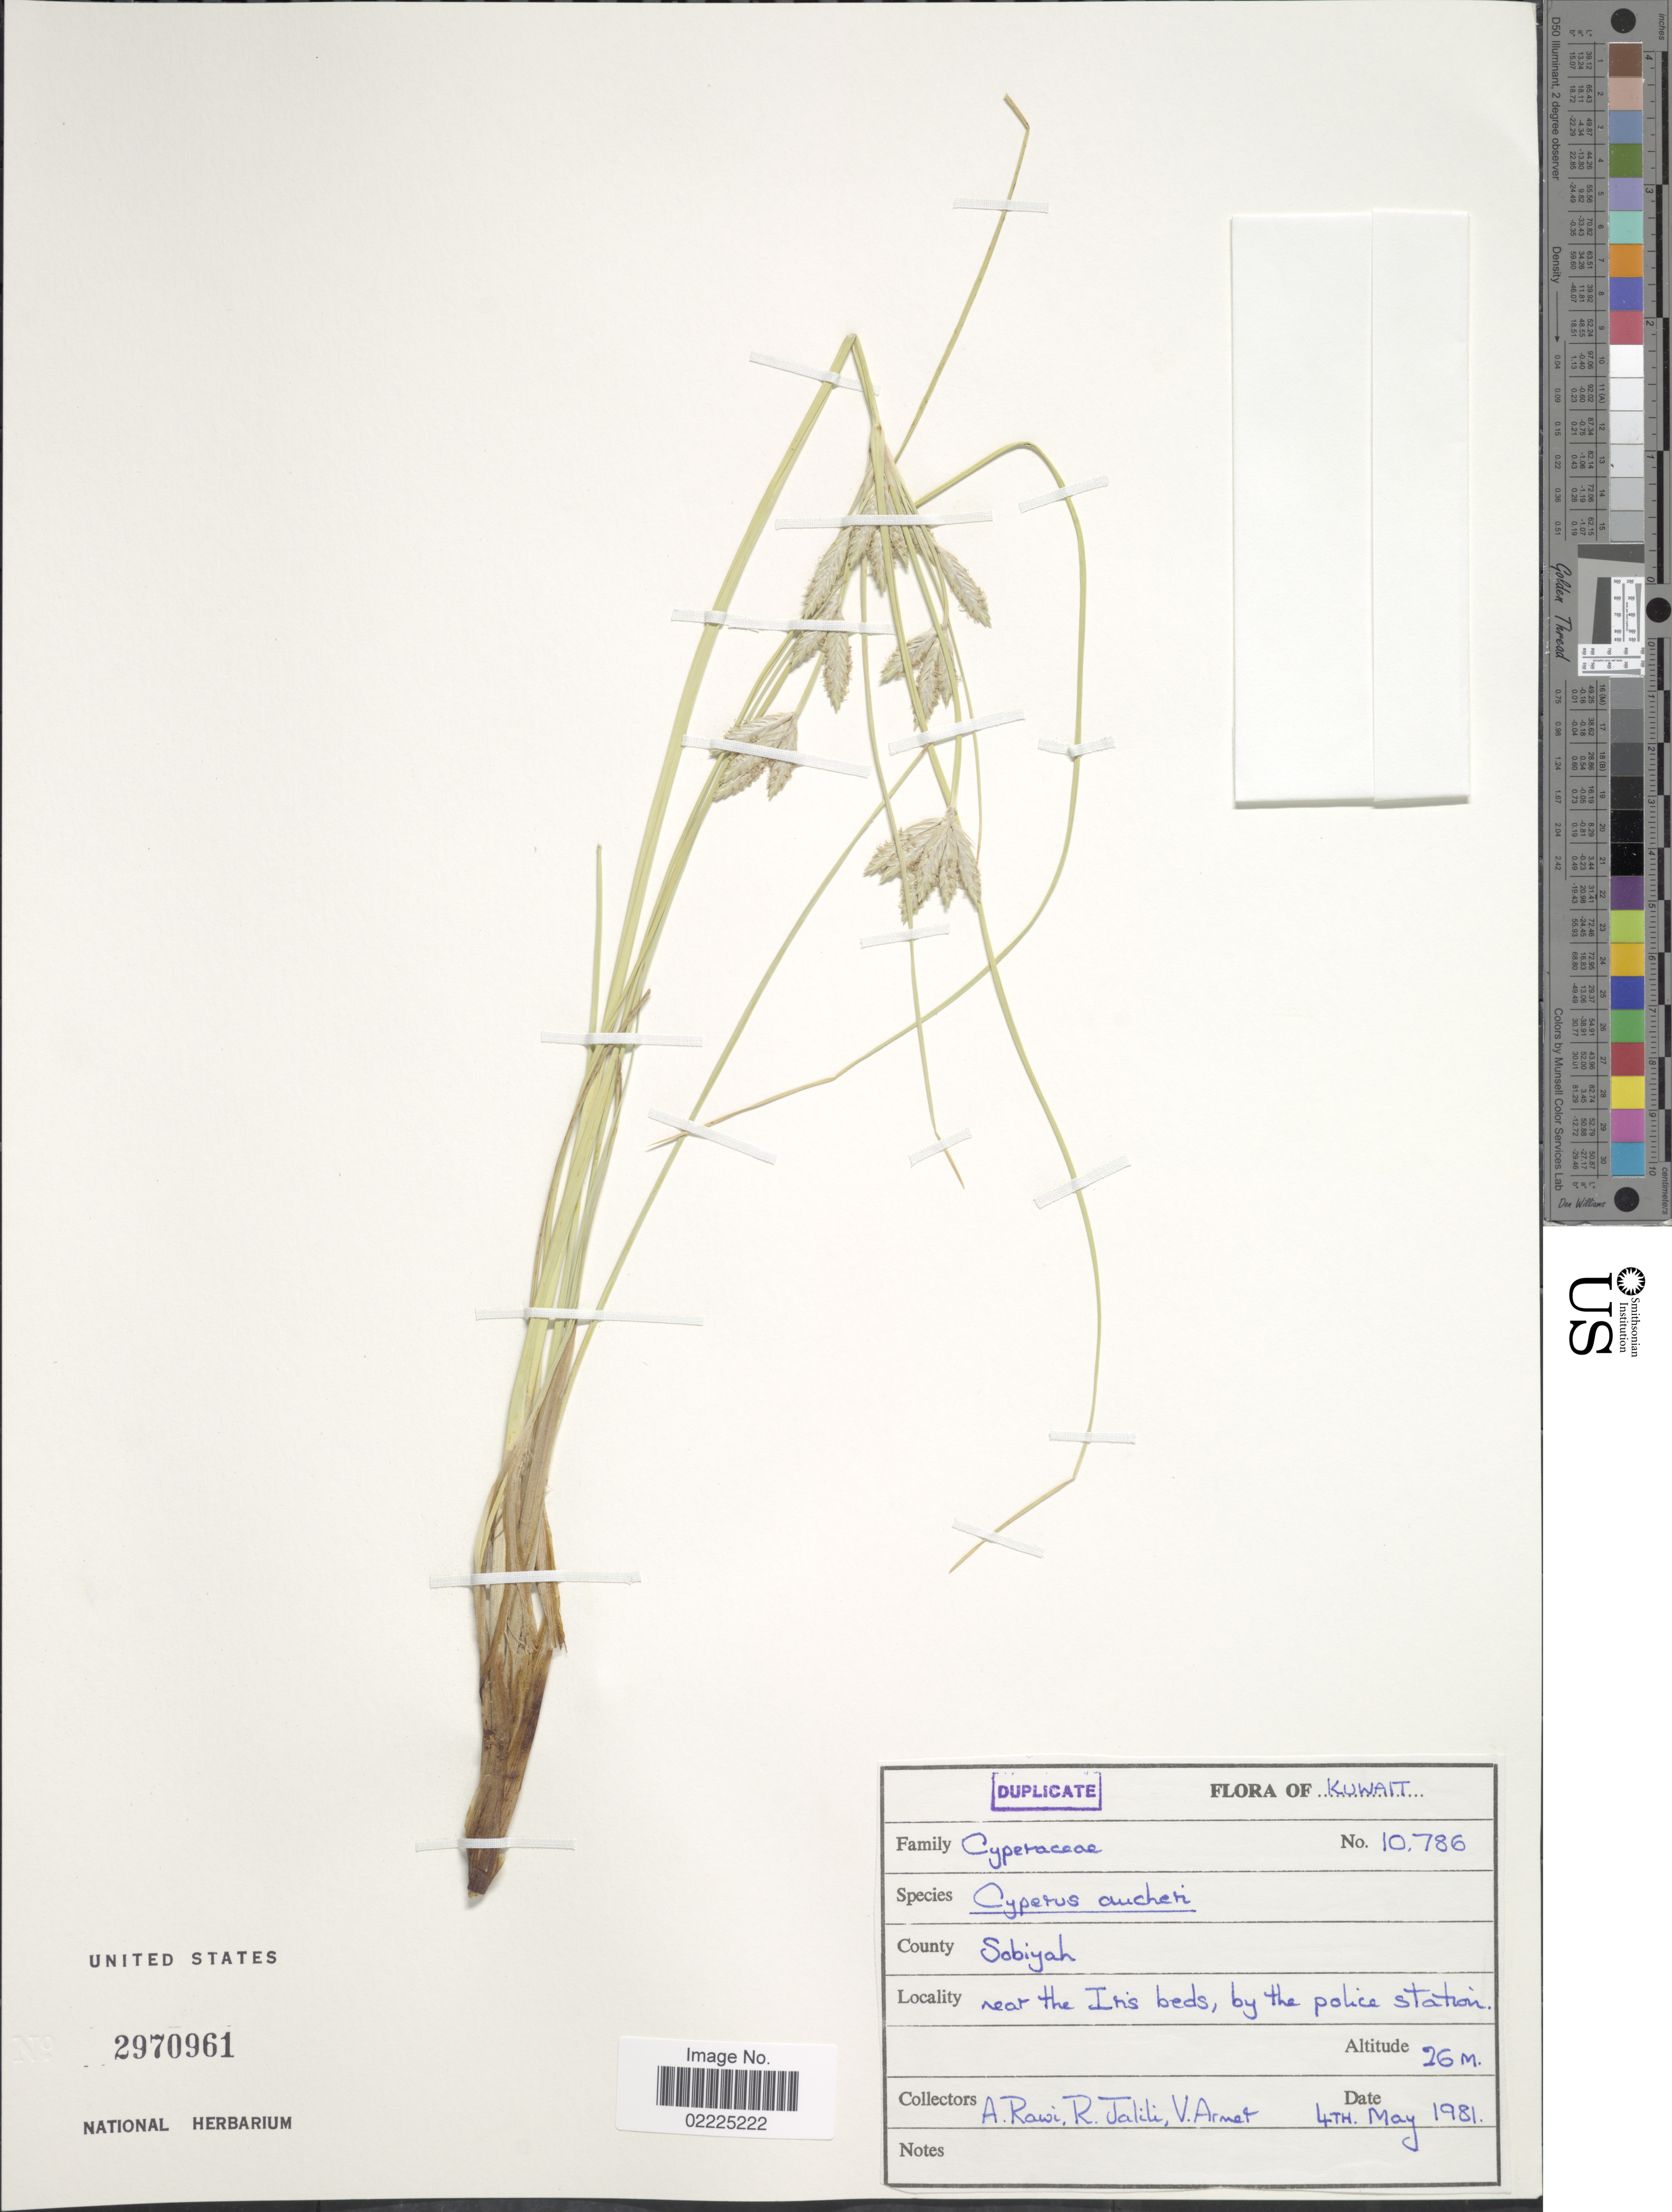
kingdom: Plantae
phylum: Tracheophyta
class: Liliopsida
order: Poales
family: Cyperaceae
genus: Cyperus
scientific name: Cyperus aucheri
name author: Jaub. & Spach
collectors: A. Rawi, R. Jalili & V. Armet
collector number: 10786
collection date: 1981-05-04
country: Kuwait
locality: County Sabiyah, near the Iris beds, by the police station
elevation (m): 26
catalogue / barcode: US 2970961